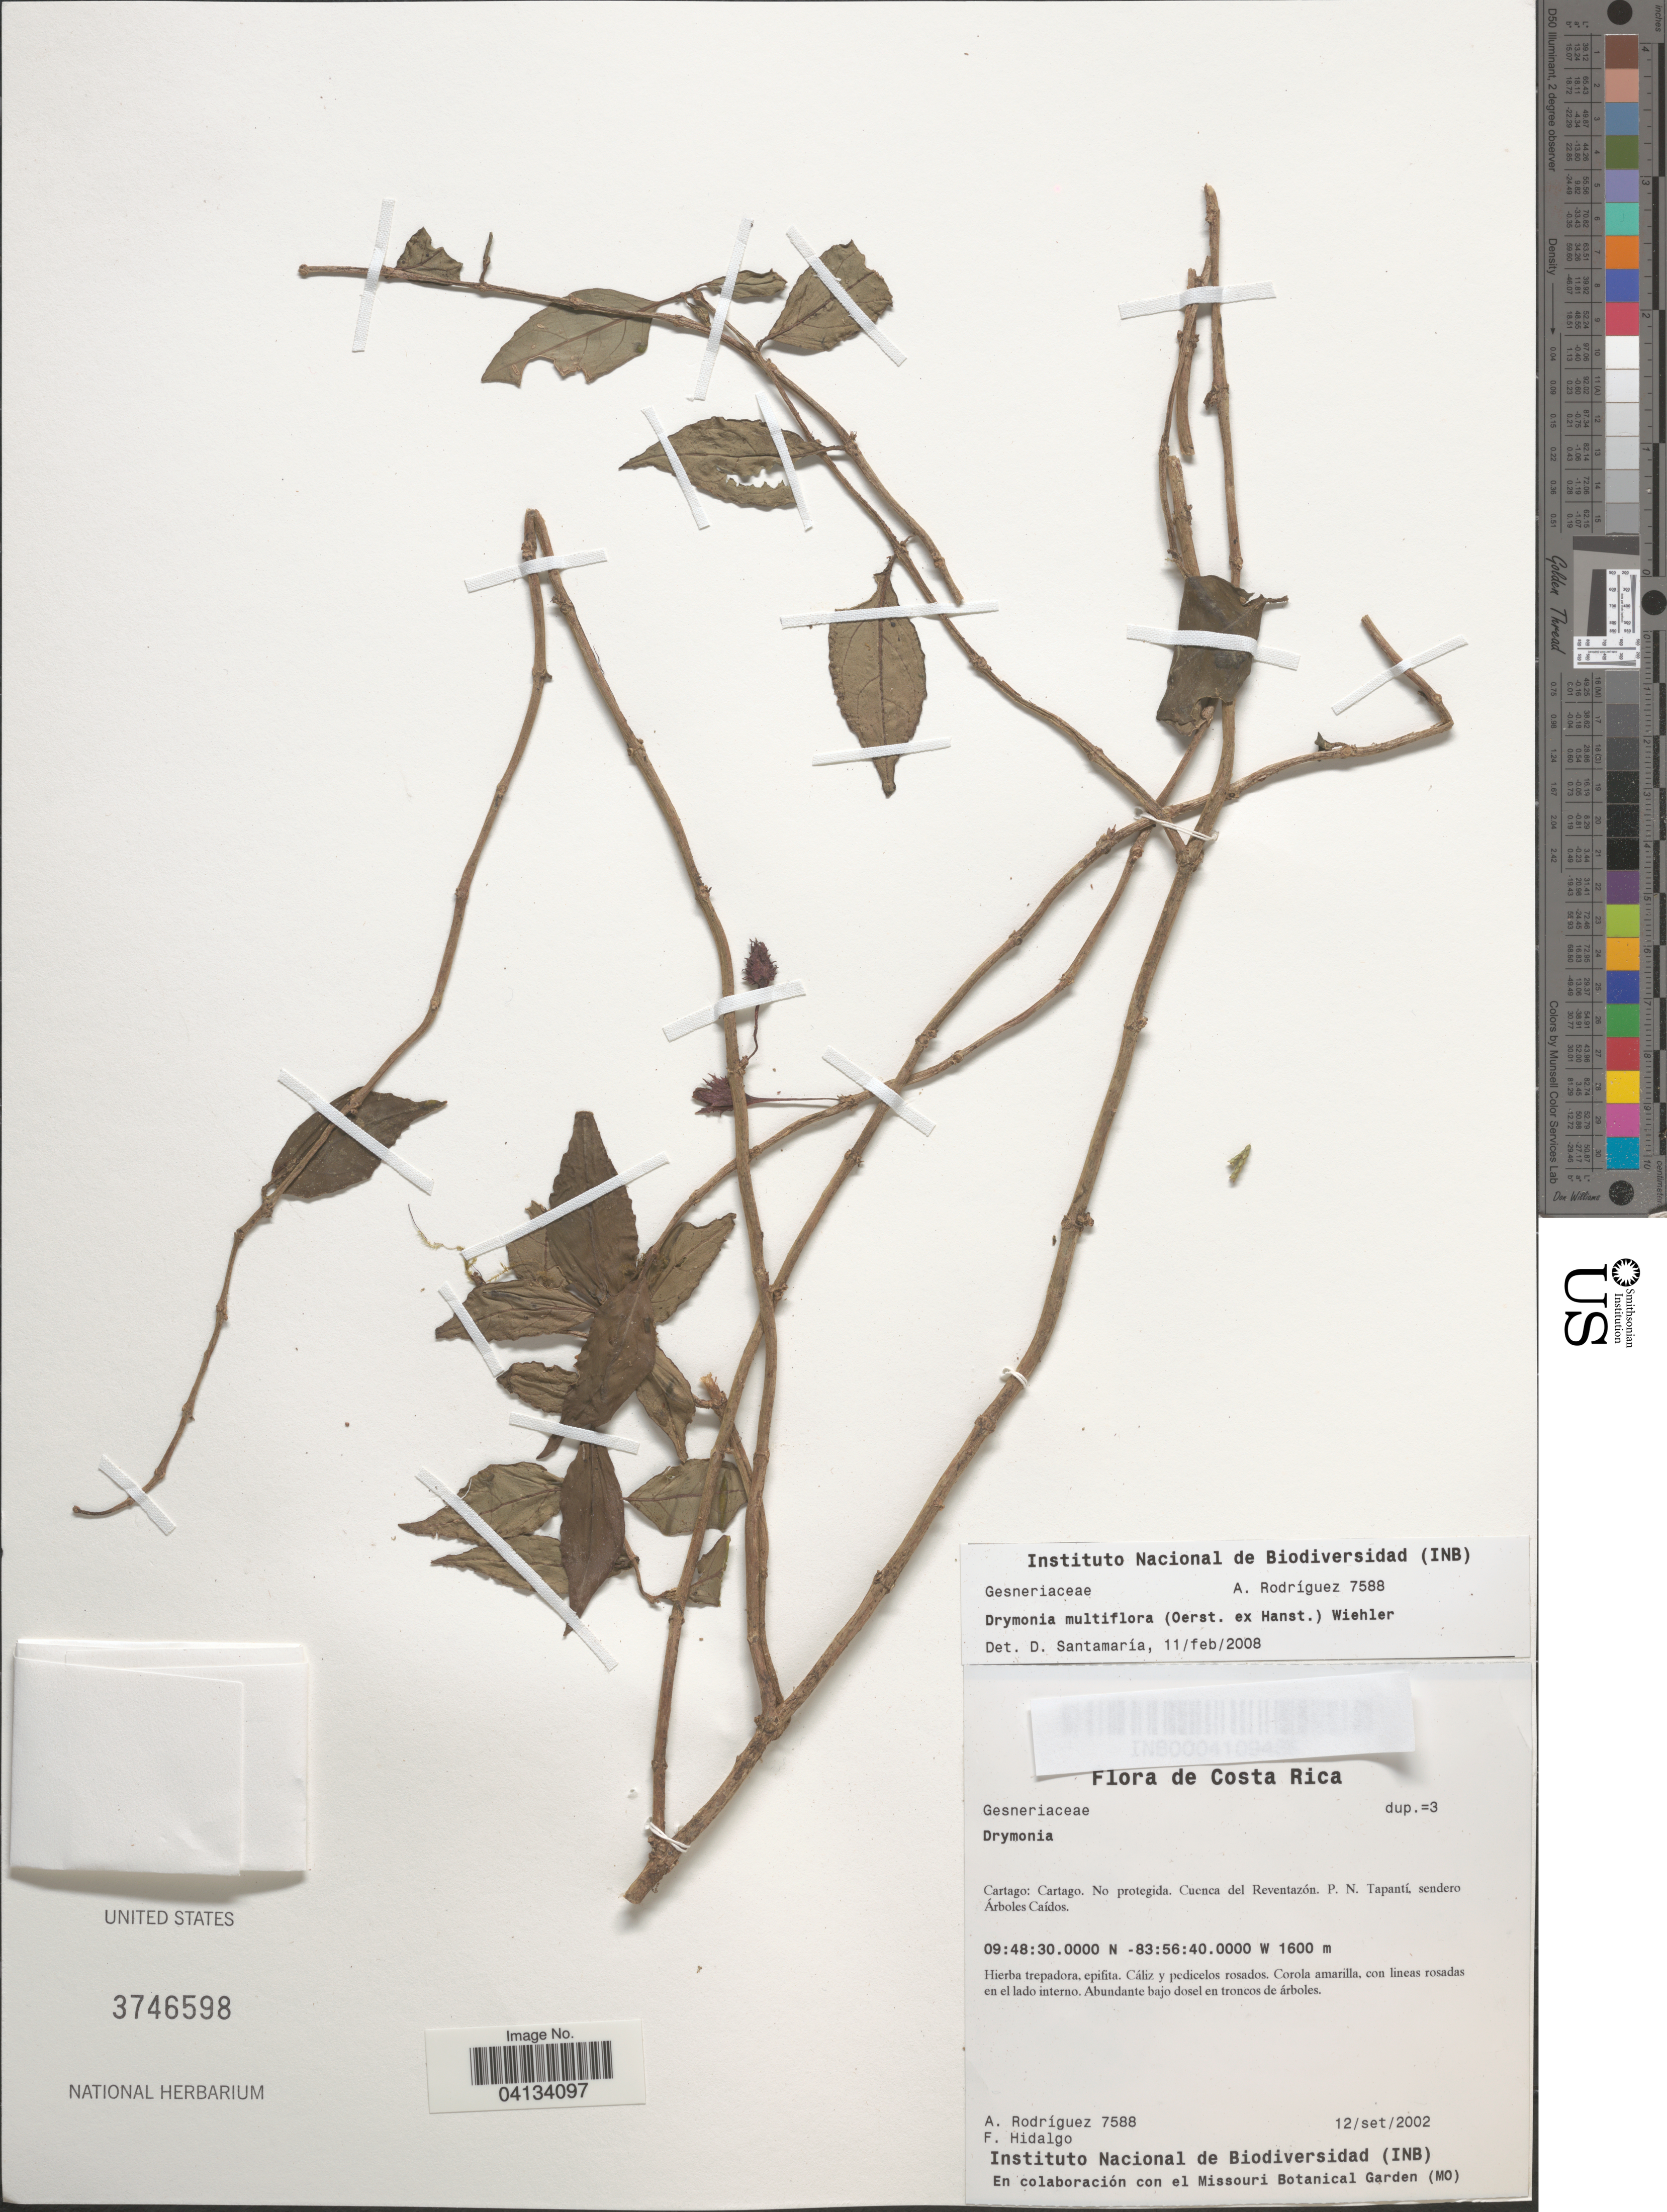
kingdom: Plantae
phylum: Tracheophyta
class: Magnoliopsida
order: Lamiales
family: Gesneriaceae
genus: Drymonia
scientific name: Drymonia multiflora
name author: (Oerst. ex Hanst.) Wiehler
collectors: A. Rodríguez & F. Hidalgo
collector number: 7588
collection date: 2002-09-12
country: Costa Rica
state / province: Cartago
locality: Cartago. Cuenca del Reventazón. P. N. Tapantí, sendero Árboles Caídos.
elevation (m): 1600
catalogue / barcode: US 3746598